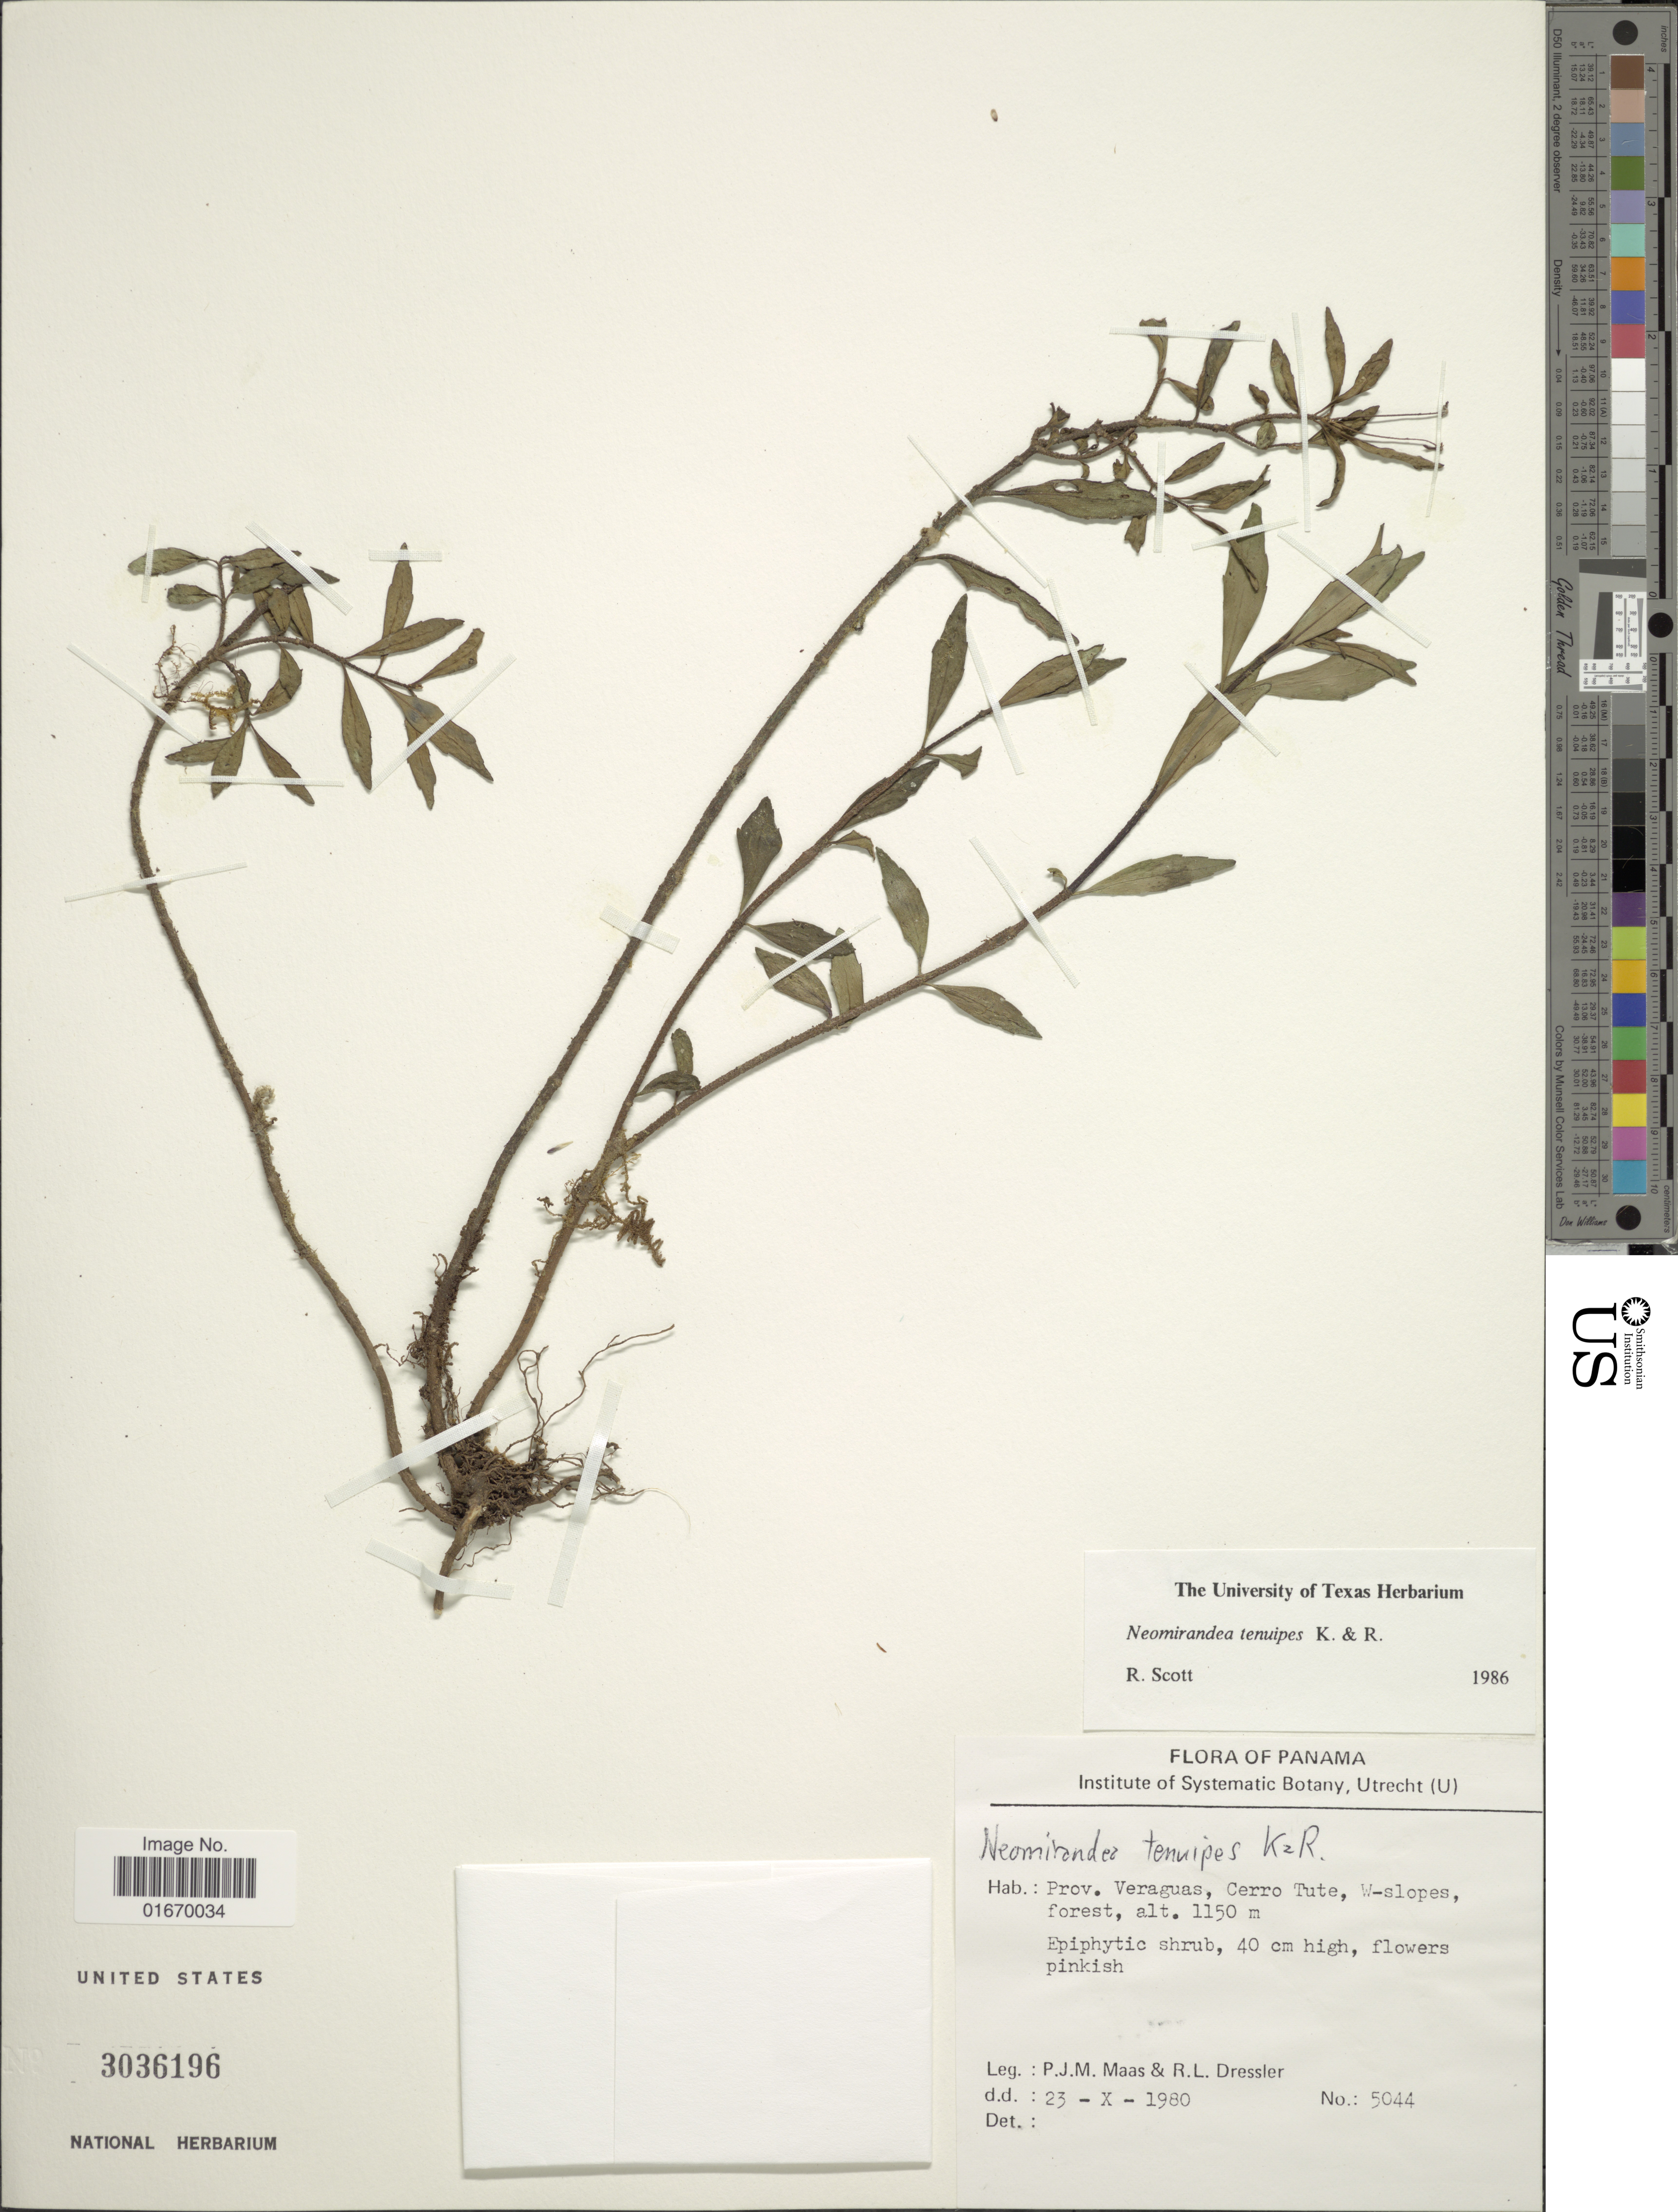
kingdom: Plantae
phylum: Tracheophyta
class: Magnoliopsida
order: Asterales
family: Asteraceae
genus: Neomirandea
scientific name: Neomirandea tenuipes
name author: R.M. King & H. Rob.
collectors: P. Maas & R. Dressler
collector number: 5044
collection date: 1980-10-23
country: Panama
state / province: Veraguas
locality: Cerro Tute, W-slopes, forest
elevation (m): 1150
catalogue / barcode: US 3036196